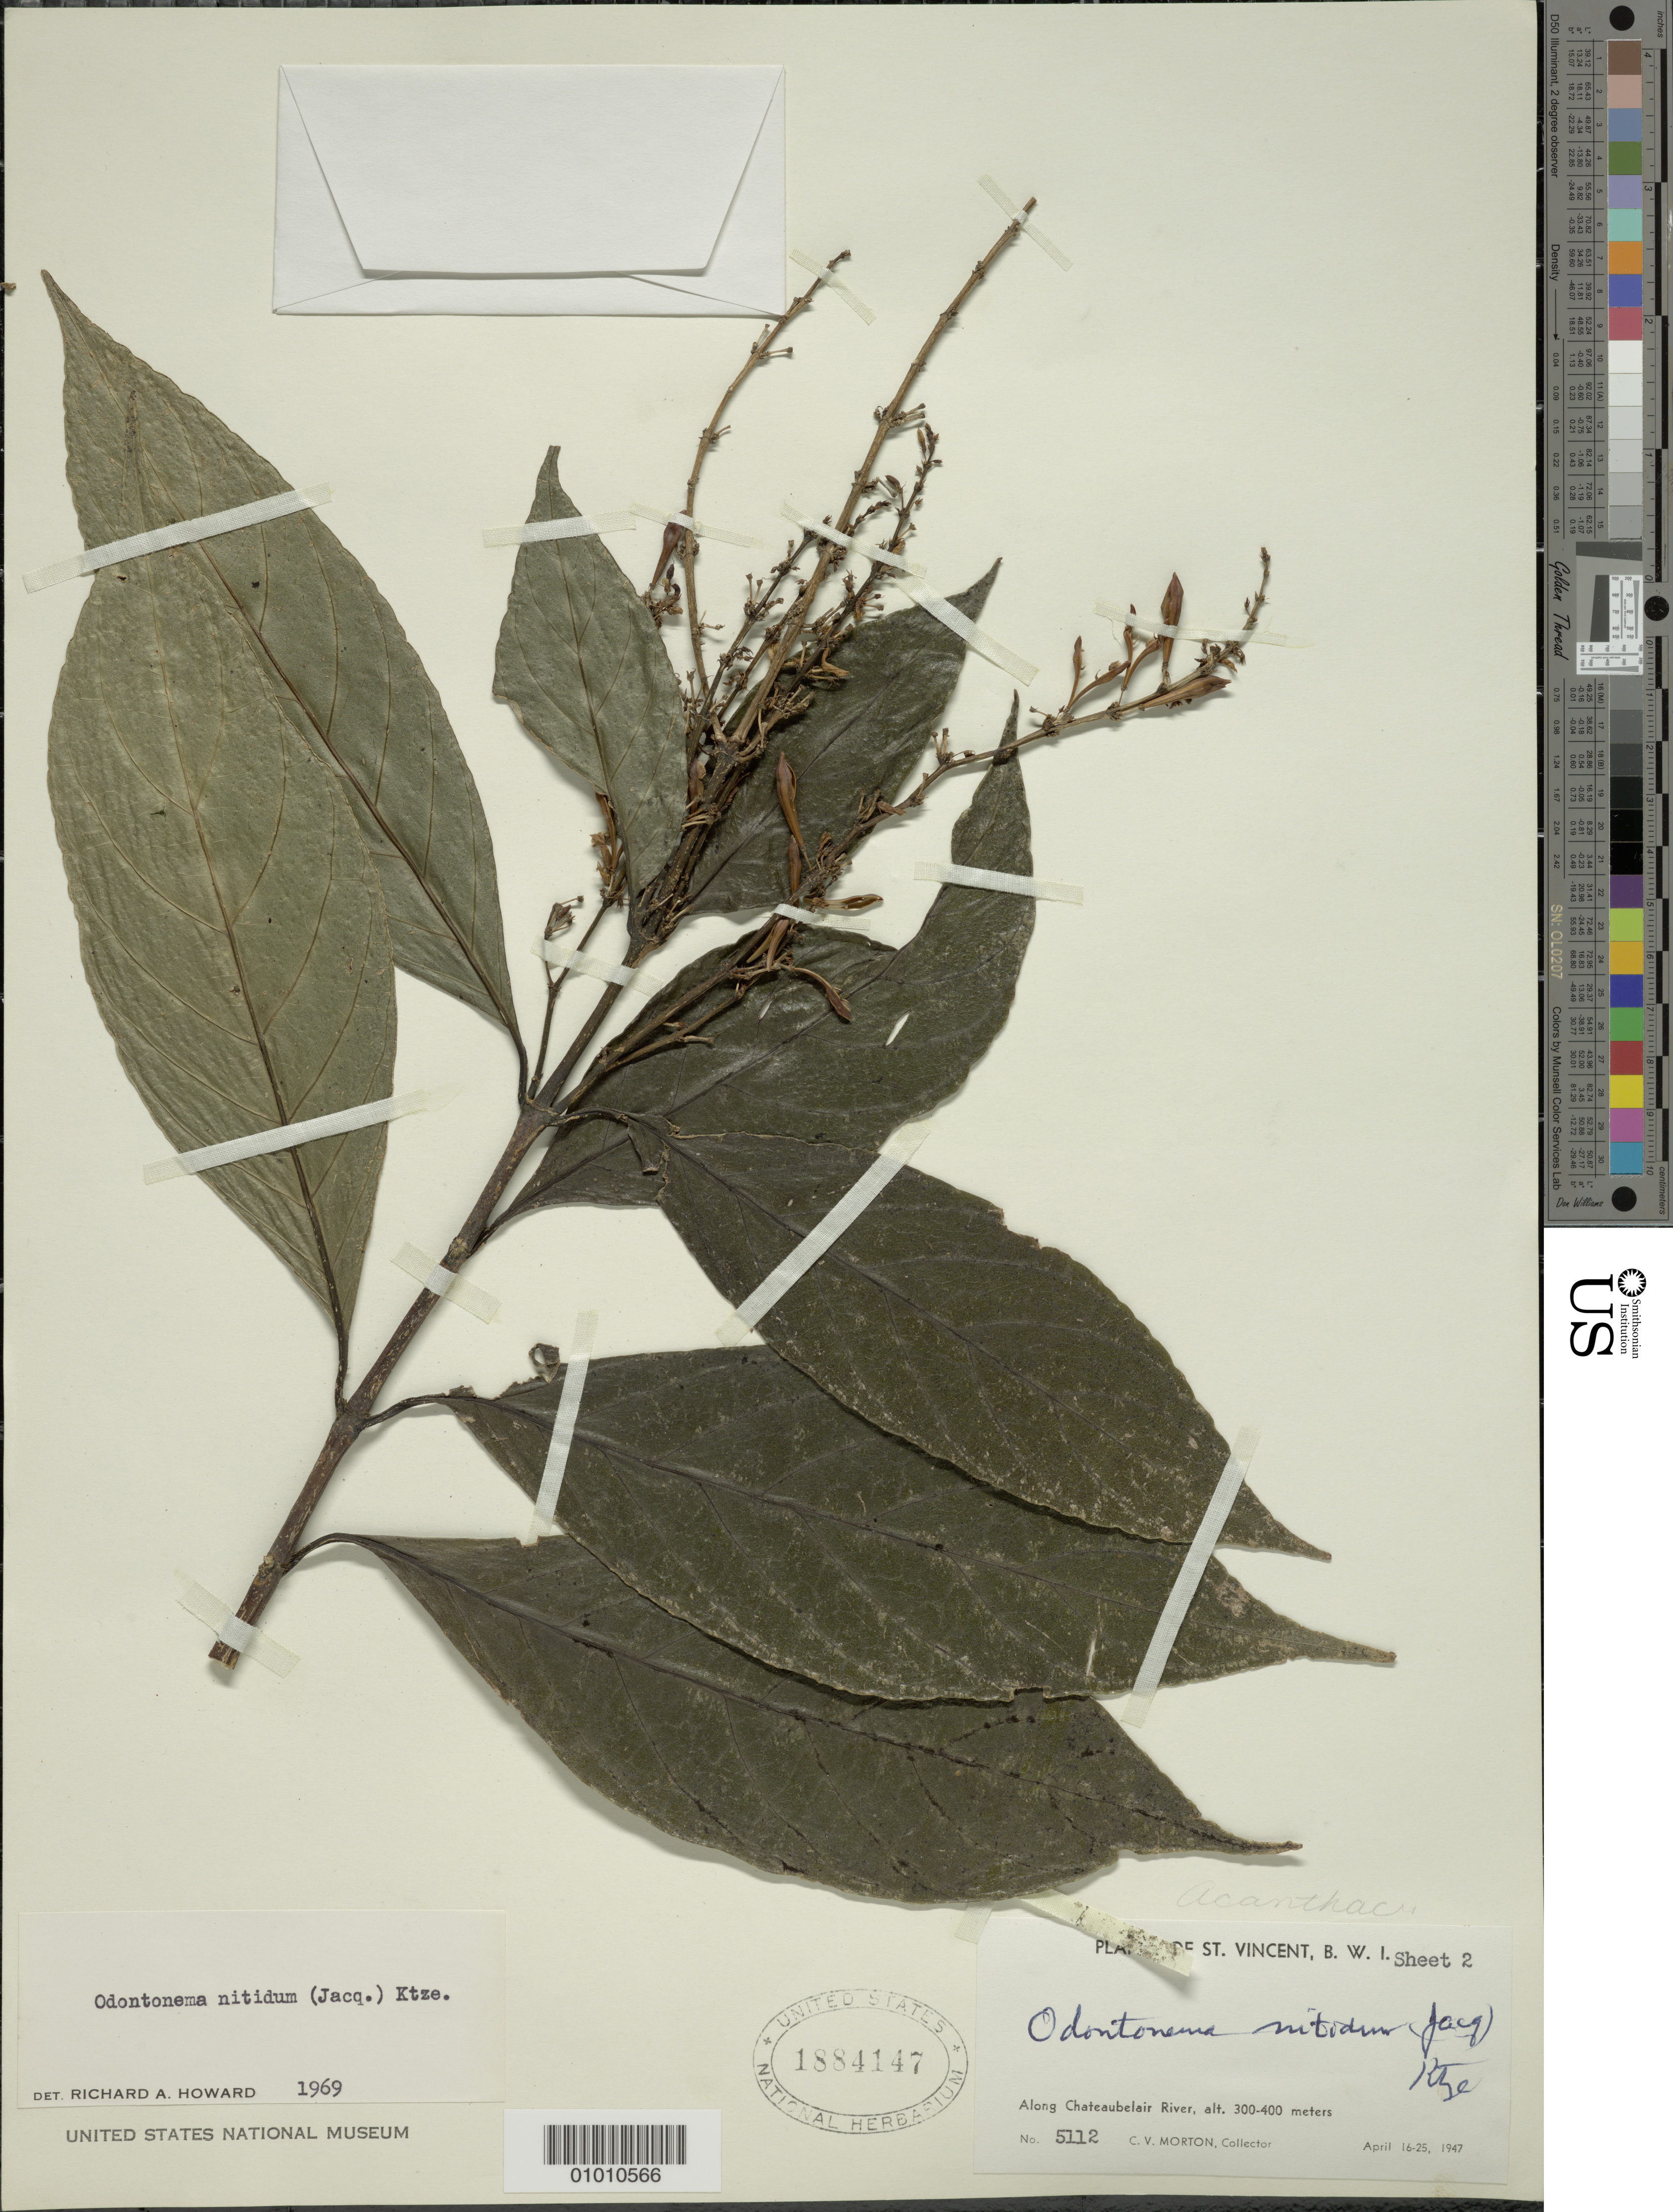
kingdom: Plantae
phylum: Tracheophyta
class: Magnoliopsida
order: Lamiales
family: Acanthaceae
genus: Odontonema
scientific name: Odontonema nitidum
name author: (Jacq.) Kuntze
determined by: Howard, R. A.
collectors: C. V. Morton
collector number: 5112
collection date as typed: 16 Apr 1947 to 25 Apr 1947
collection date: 1947-04-16/1947-04-25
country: St. Vincent - Grenadines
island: St. Vincent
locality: Along Chateaubelair River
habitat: Along river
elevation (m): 300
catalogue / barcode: US 1884147